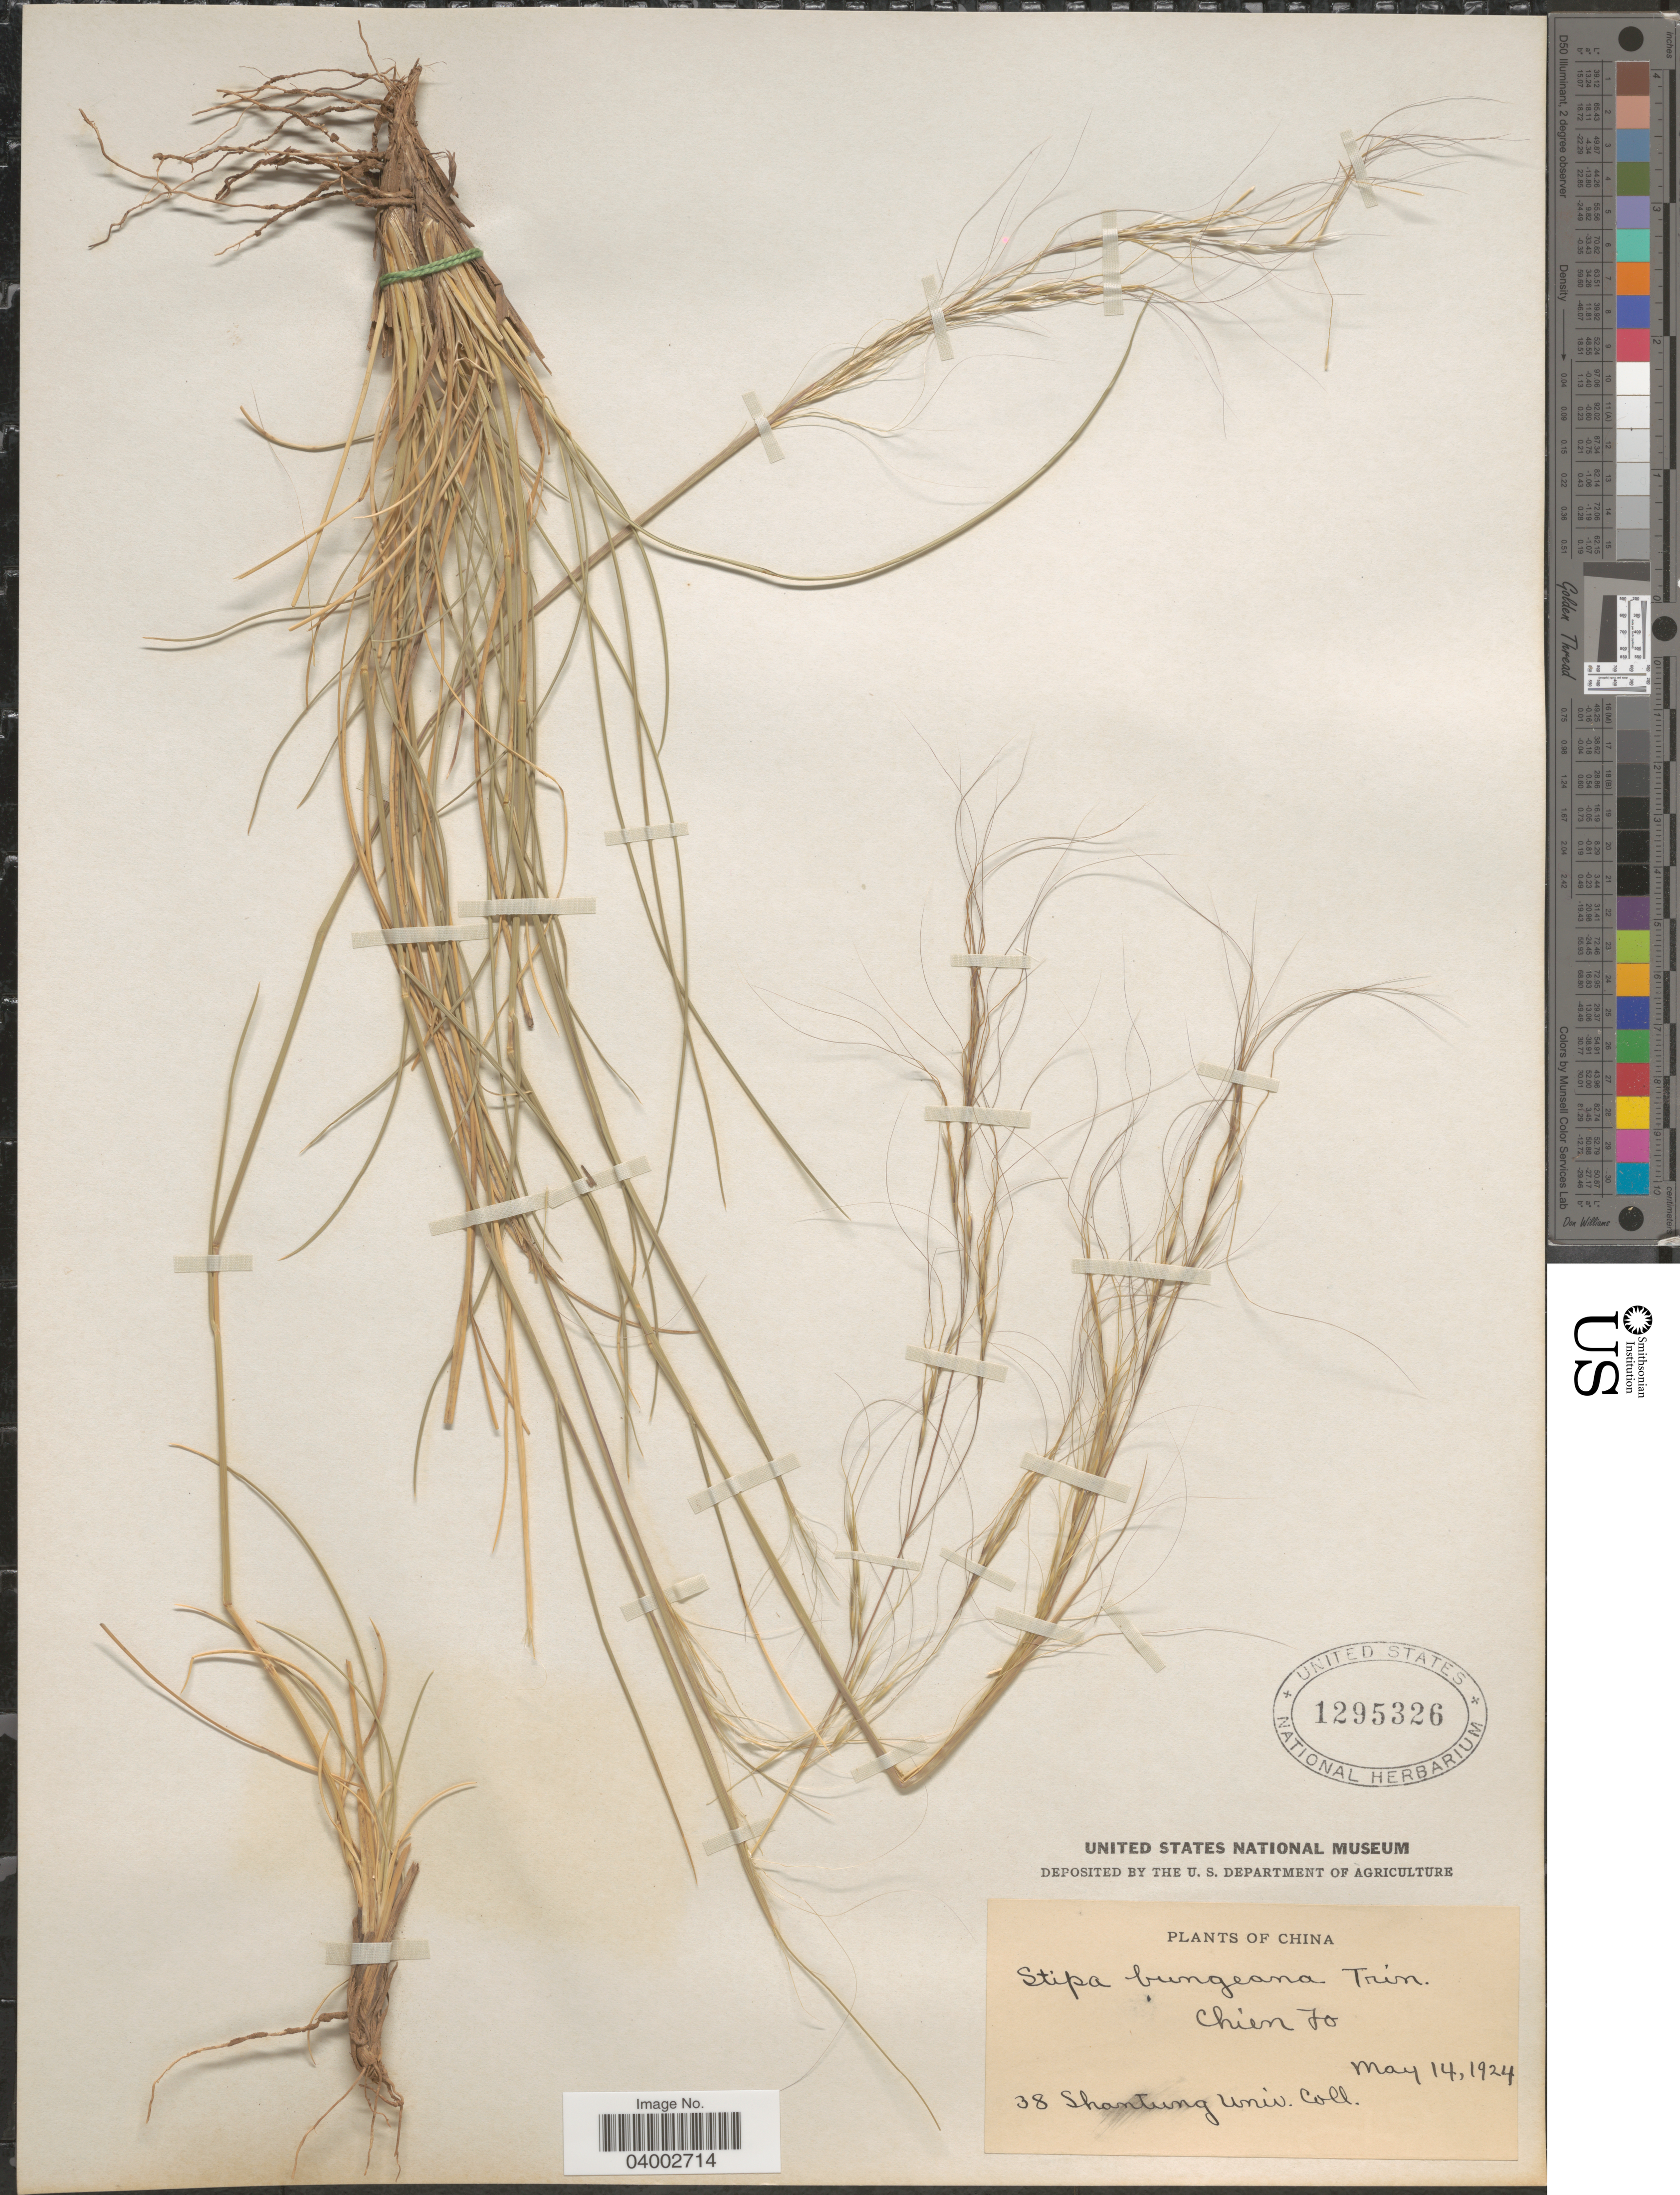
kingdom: Plantae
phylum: Tracheophyta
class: Liliopsida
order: Poales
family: Poaceae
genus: Stipa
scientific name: Stipa bungeana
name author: Trin.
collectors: Shantung University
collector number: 38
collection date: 1924-05-14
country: China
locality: Chien Fo.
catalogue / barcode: US 1295326